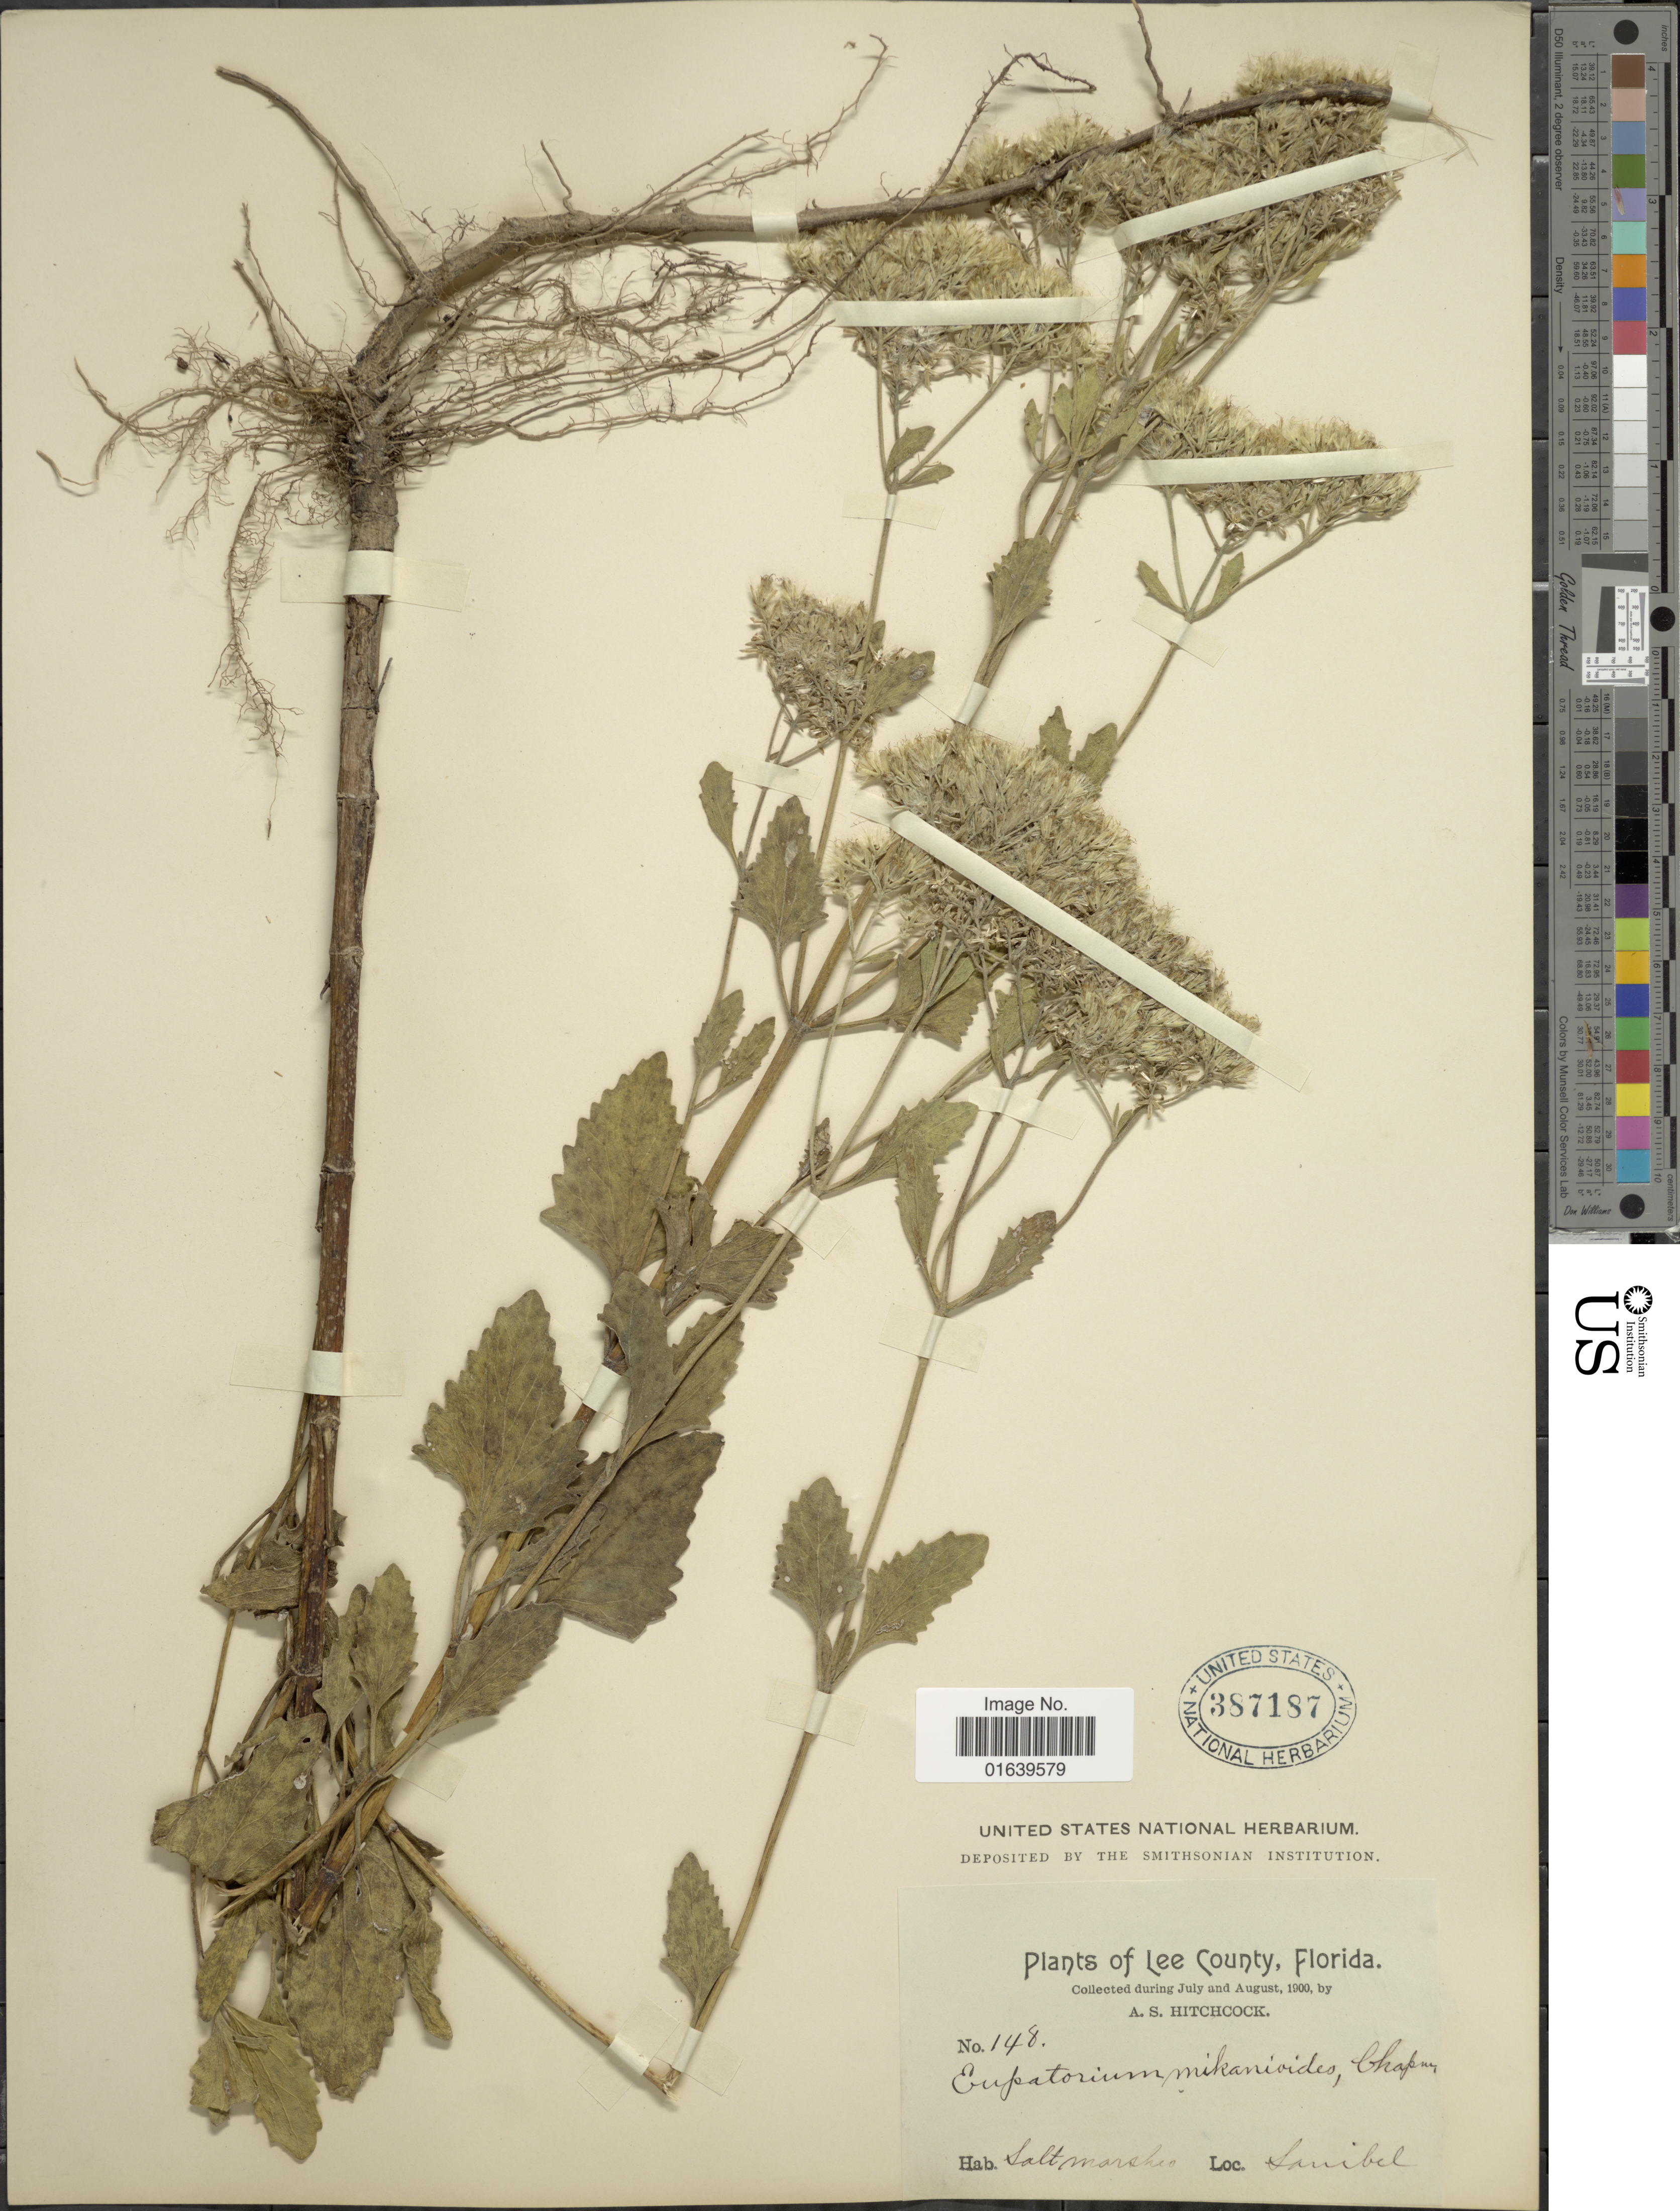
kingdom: Plantae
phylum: Tracheophyta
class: Magnoliopsida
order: Asterales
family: Asteraceae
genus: Eupatorium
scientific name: Eupatorium mikanioides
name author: Chapman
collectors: A. S. Hitchcock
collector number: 148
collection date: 1900-07/1900-08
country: United States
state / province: Florida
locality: Lee County, Salt Marshen, Sanibel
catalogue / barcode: US 387187